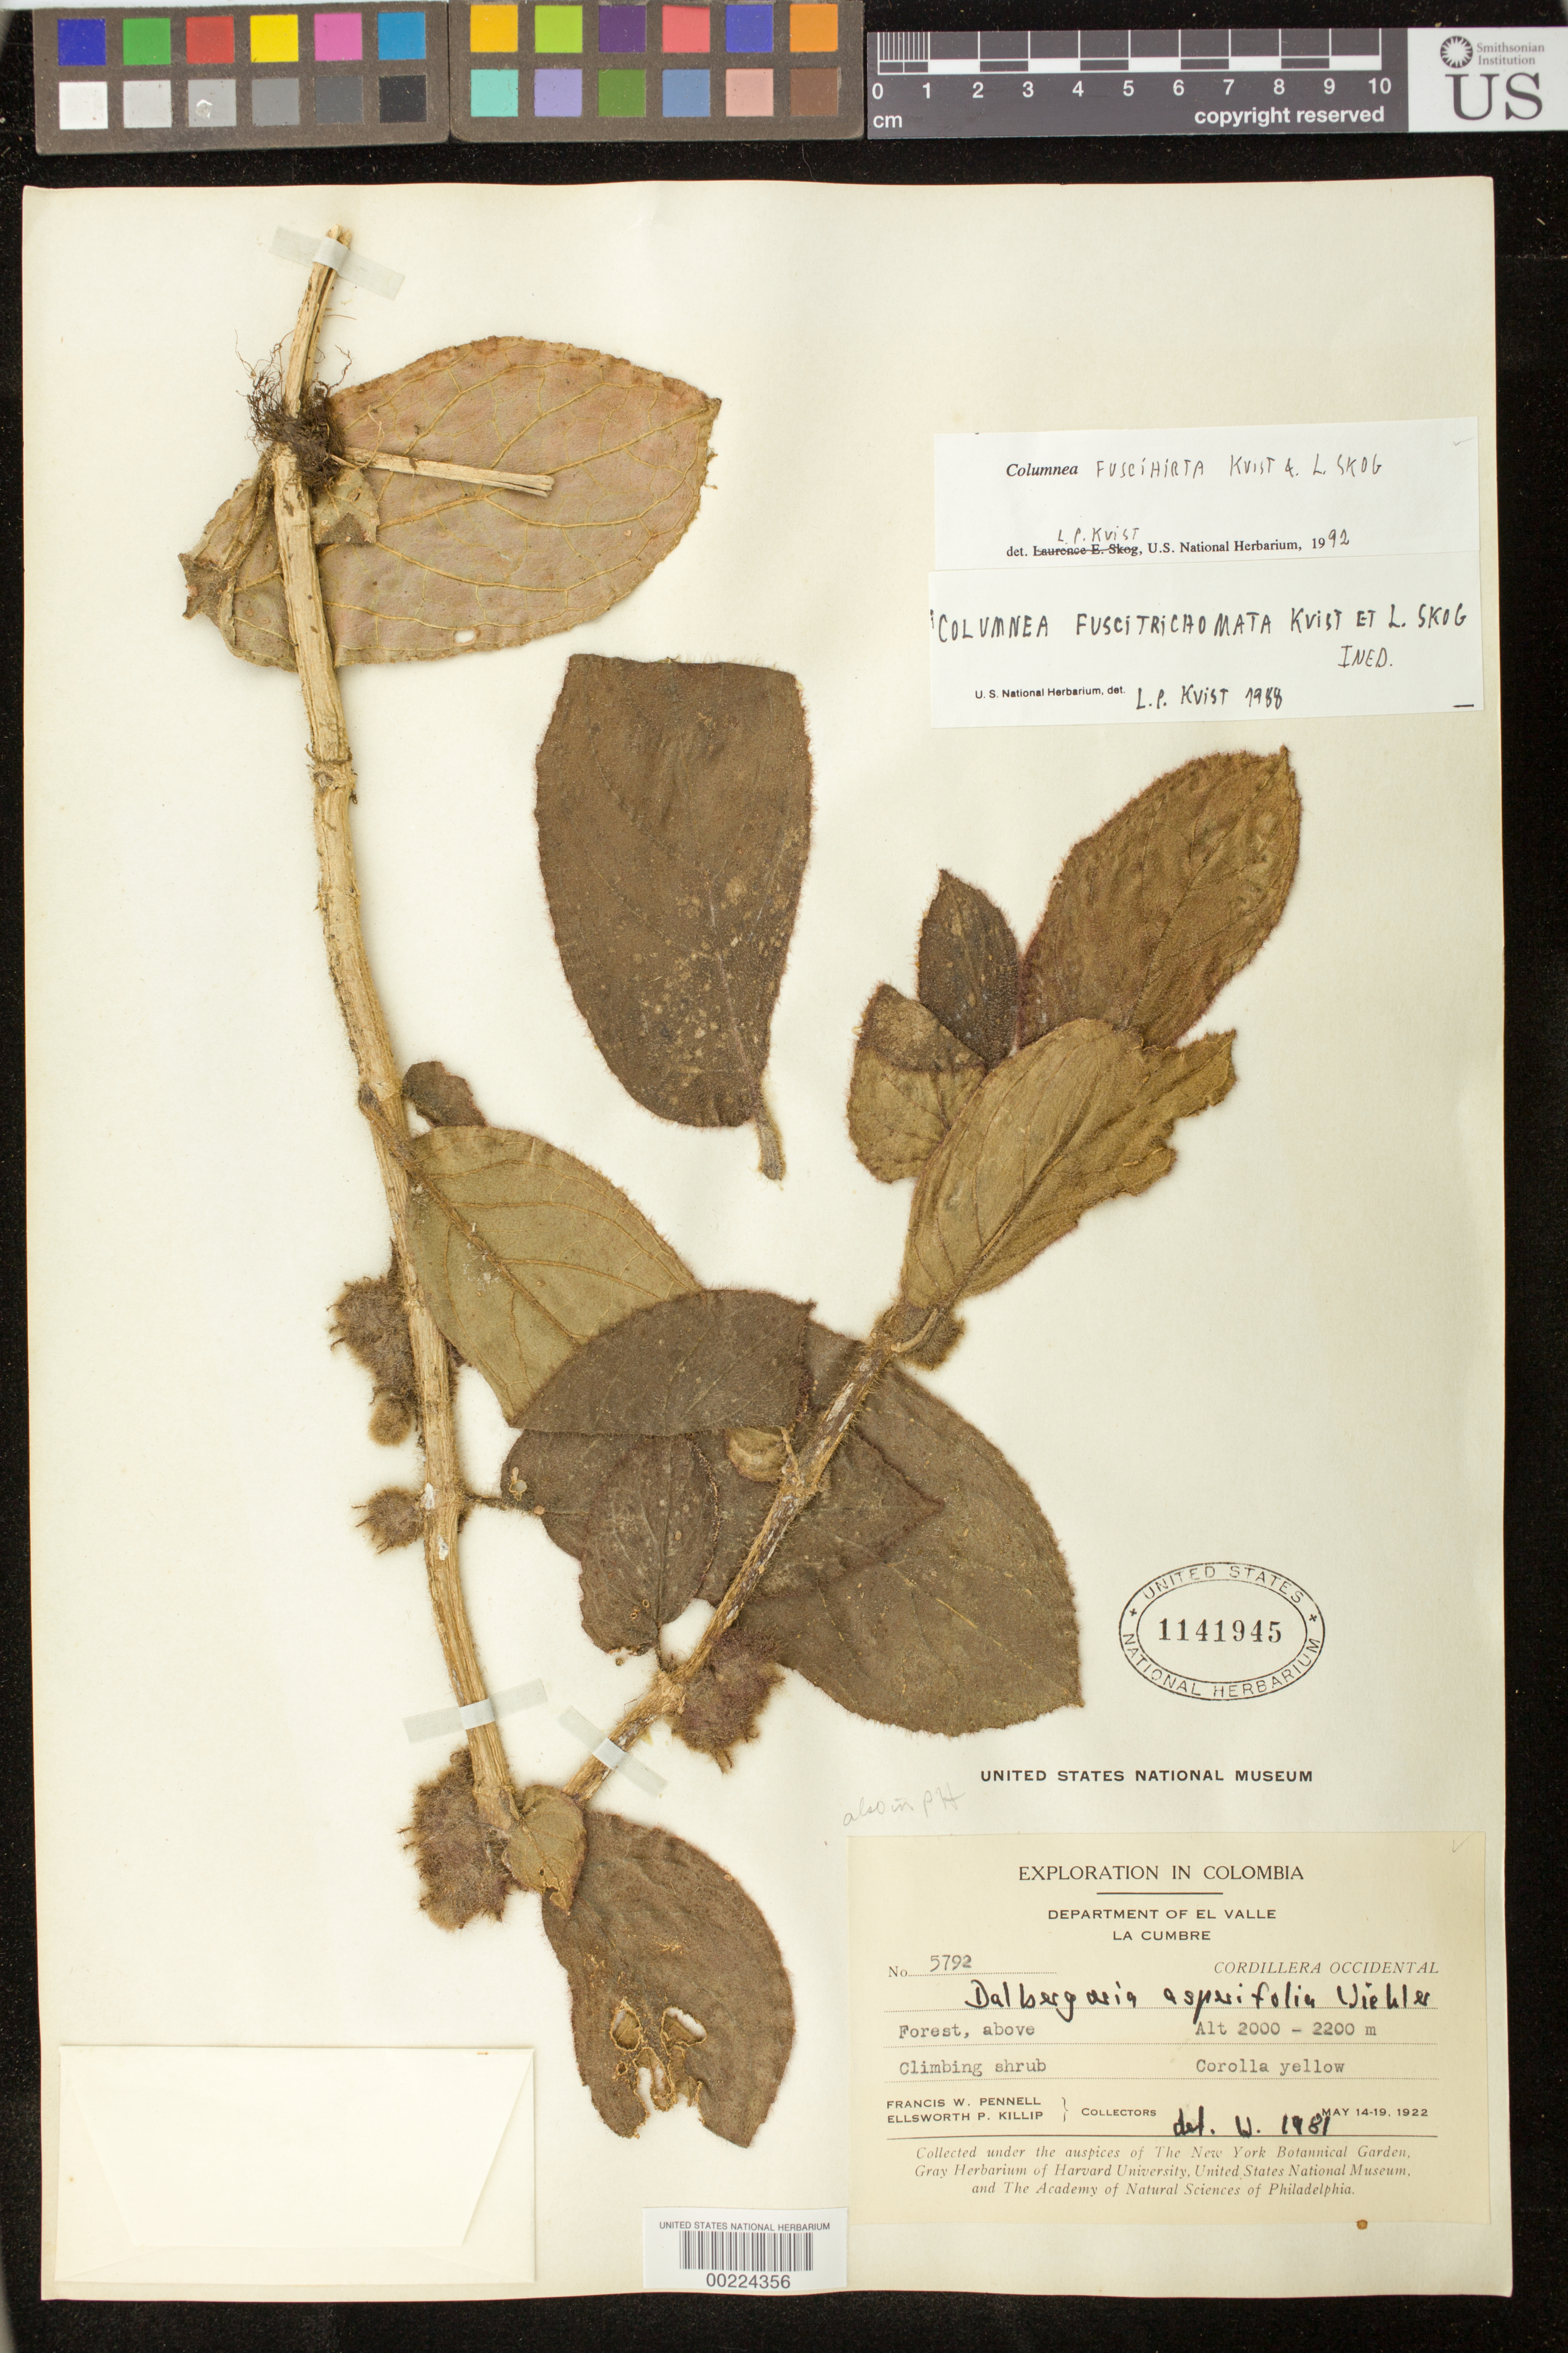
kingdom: Plantae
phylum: Tracheophyta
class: Magnoliopsida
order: Lamiales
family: Gesneriaceae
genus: Columnea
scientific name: Columnea fuscihirta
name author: L.P. Kvist & L.E. Skog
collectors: F. W. Pennell & E. P. Killip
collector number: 5792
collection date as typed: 14-19 May 1922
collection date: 1922-05-14/1922-05-19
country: Colombia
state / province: Valle del Cauca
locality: La Cumbre, Cordillera Occidental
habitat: Forest, above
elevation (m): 2000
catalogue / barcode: US 1141945